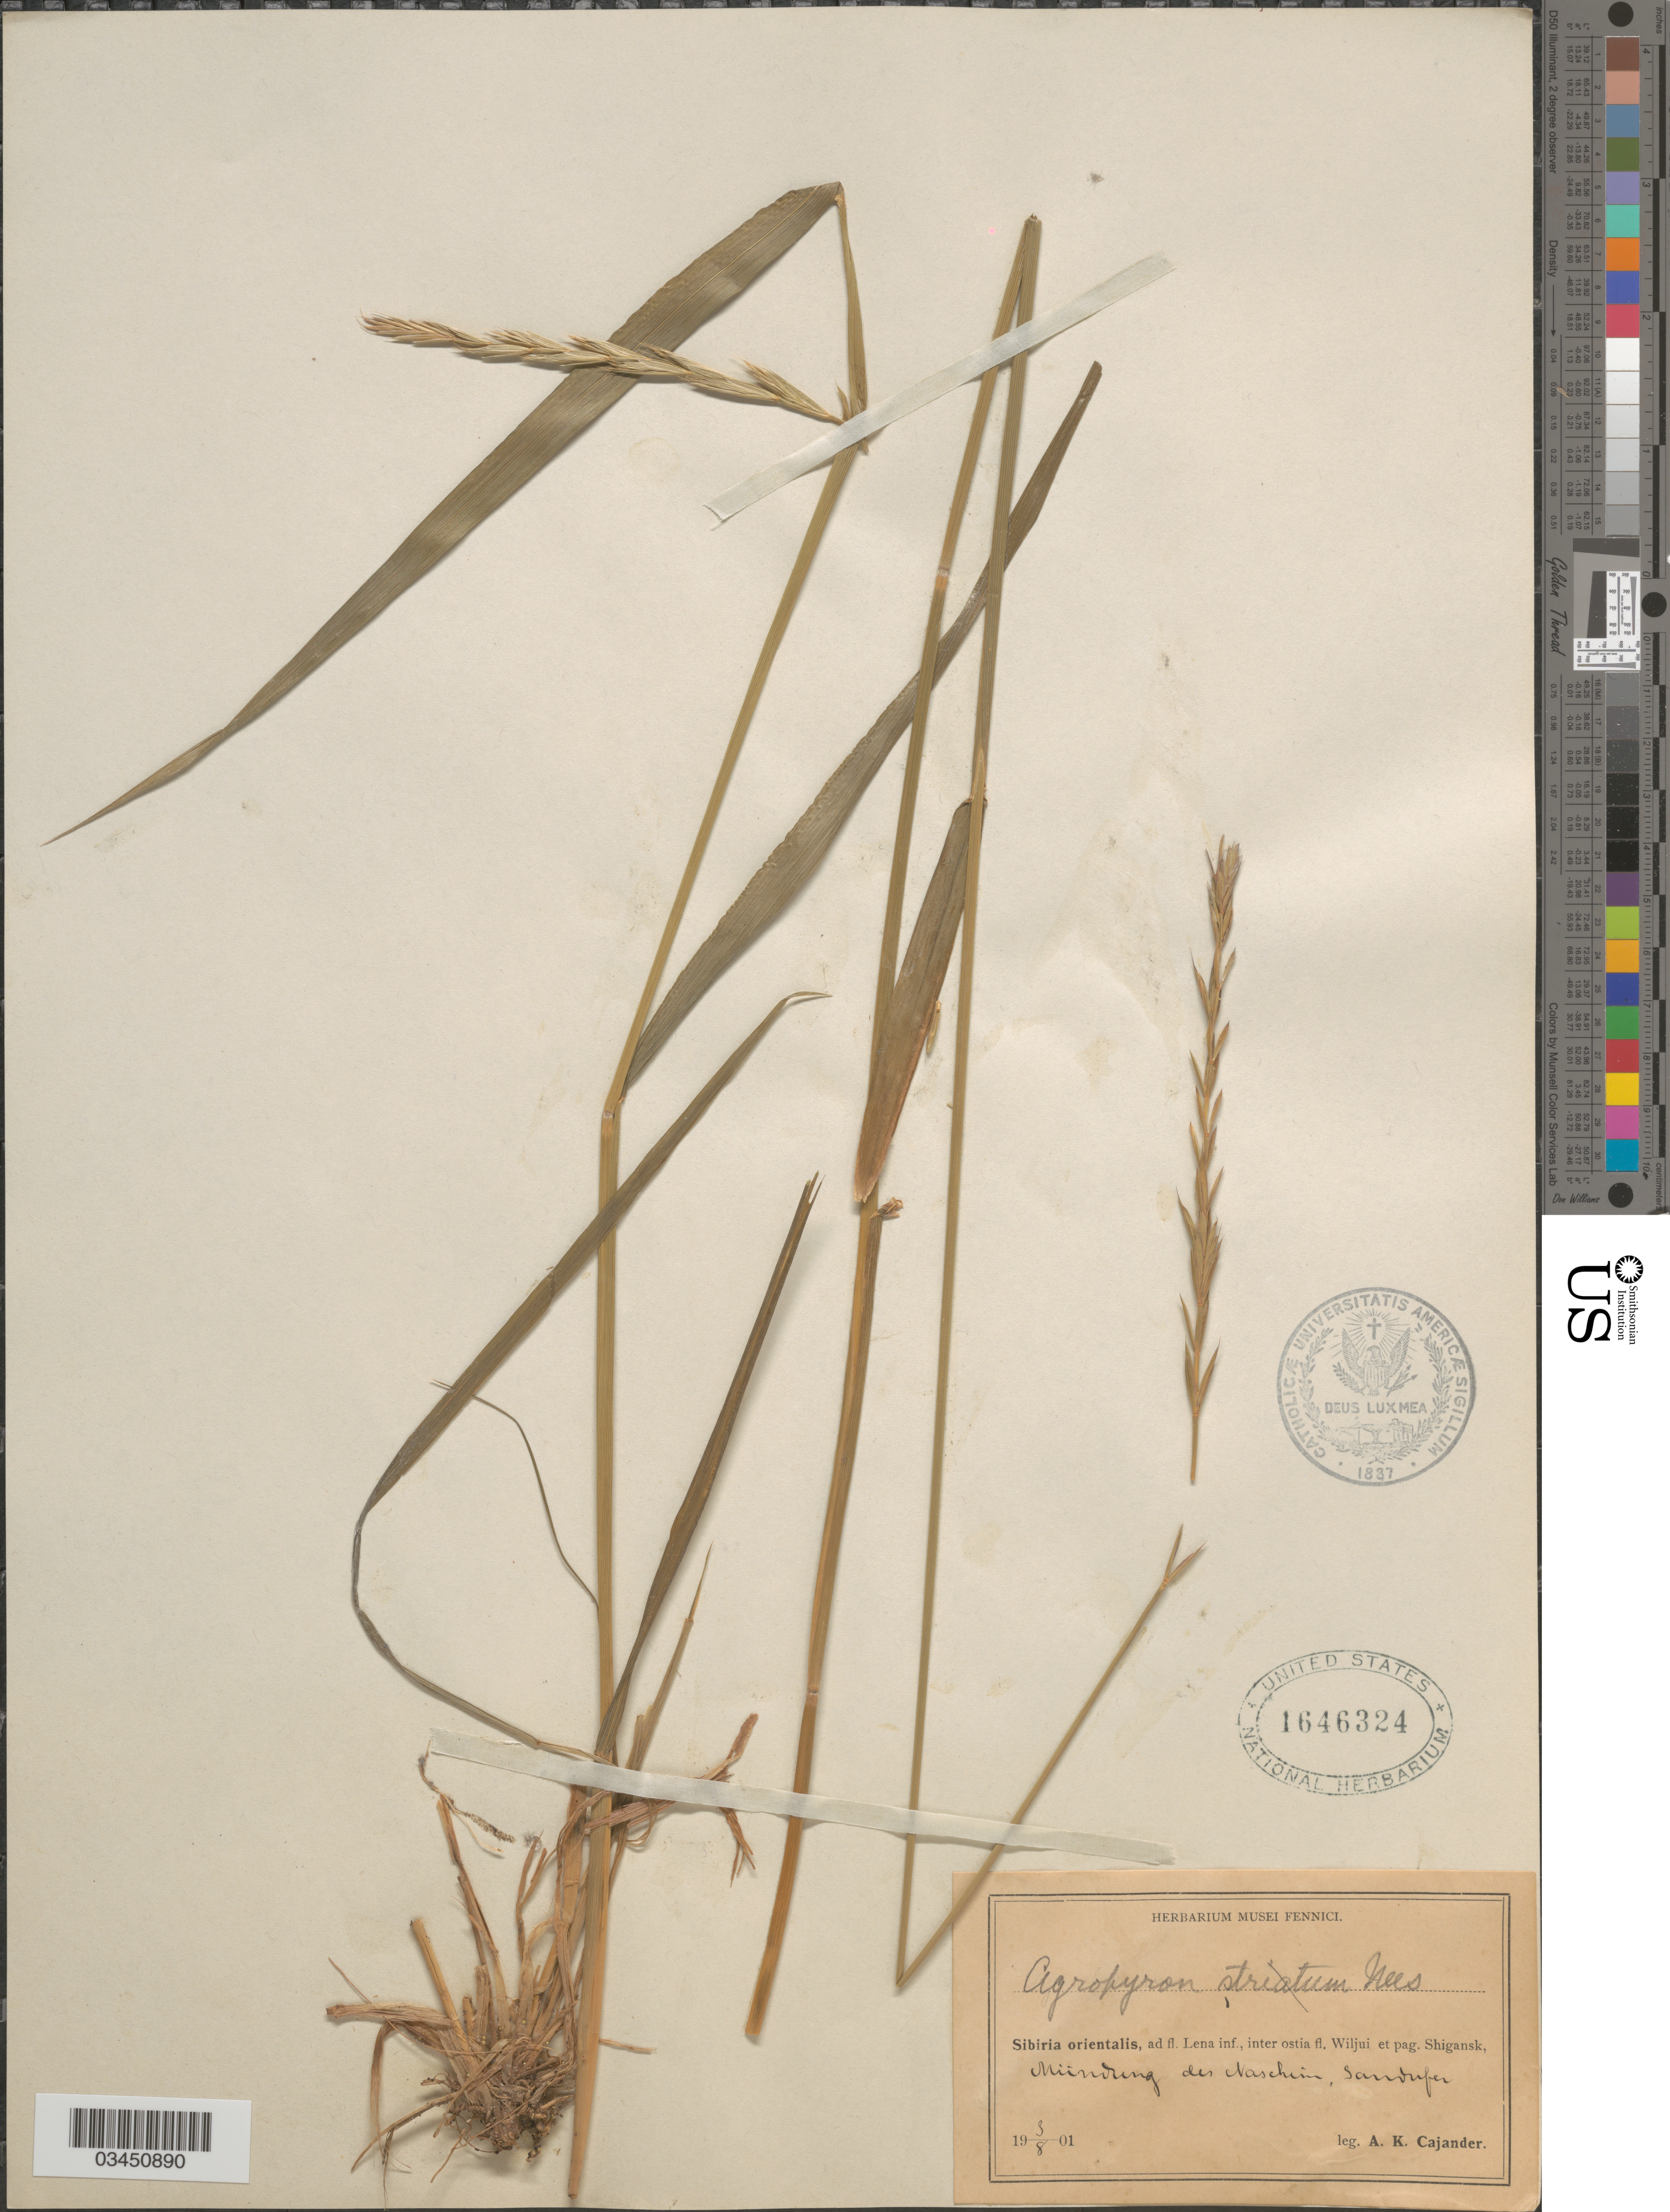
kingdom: Plantae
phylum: Tracheophyta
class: Liliopsida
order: Poales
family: Poaceae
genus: Elymus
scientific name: Elymus sp.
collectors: A. Cajander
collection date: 1901-08-03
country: Russian Federation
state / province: Sakha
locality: Sibiria orientalis, ad fl. Lena inf., inter ostia fl. Wiljui et pag. Shigansk, Mündung des Naschim, Sandorfer.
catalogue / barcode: US 1646324